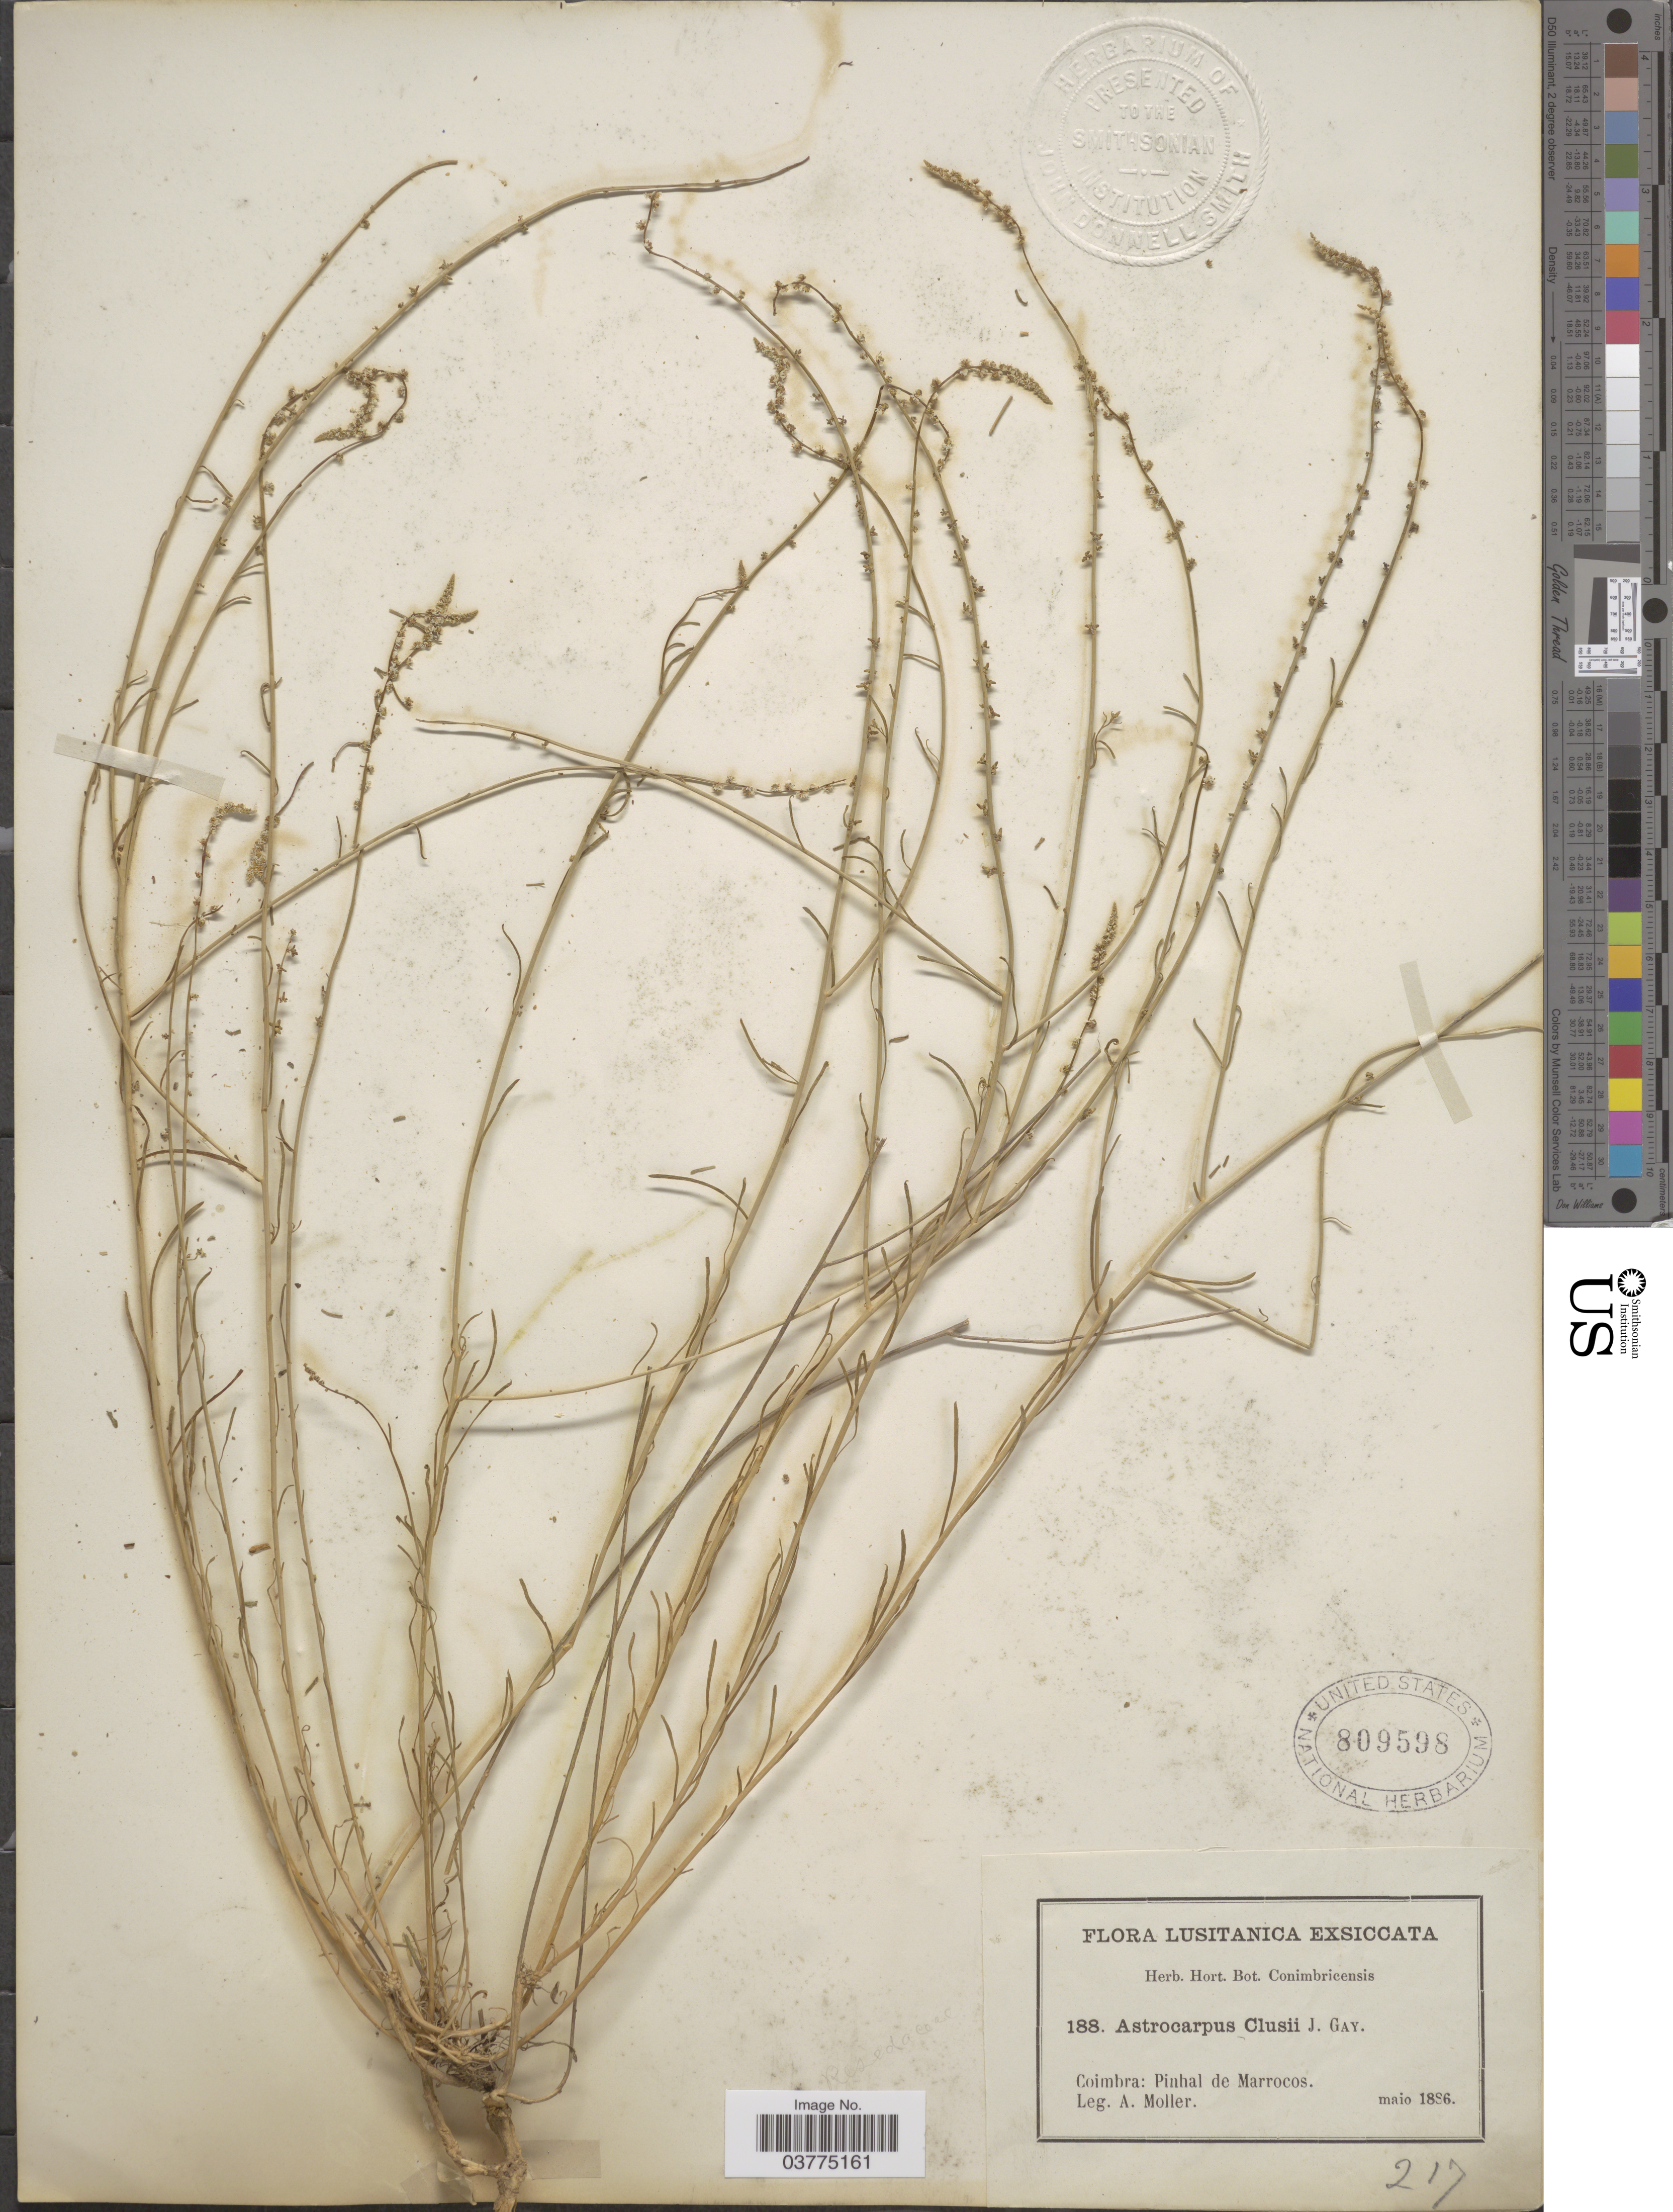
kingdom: Plantae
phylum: Tracheophyta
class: Magnoliopsida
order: Brassicales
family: Resedaceae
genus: Sesamoides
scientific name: Sesamoides purpurascens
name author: (L.) G. López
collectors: A. Moller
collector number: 188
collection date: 1886-05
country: Portugal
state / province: Coimbra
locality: Lusitanica. Pinbal de Marrocos.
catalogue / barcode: US 809598